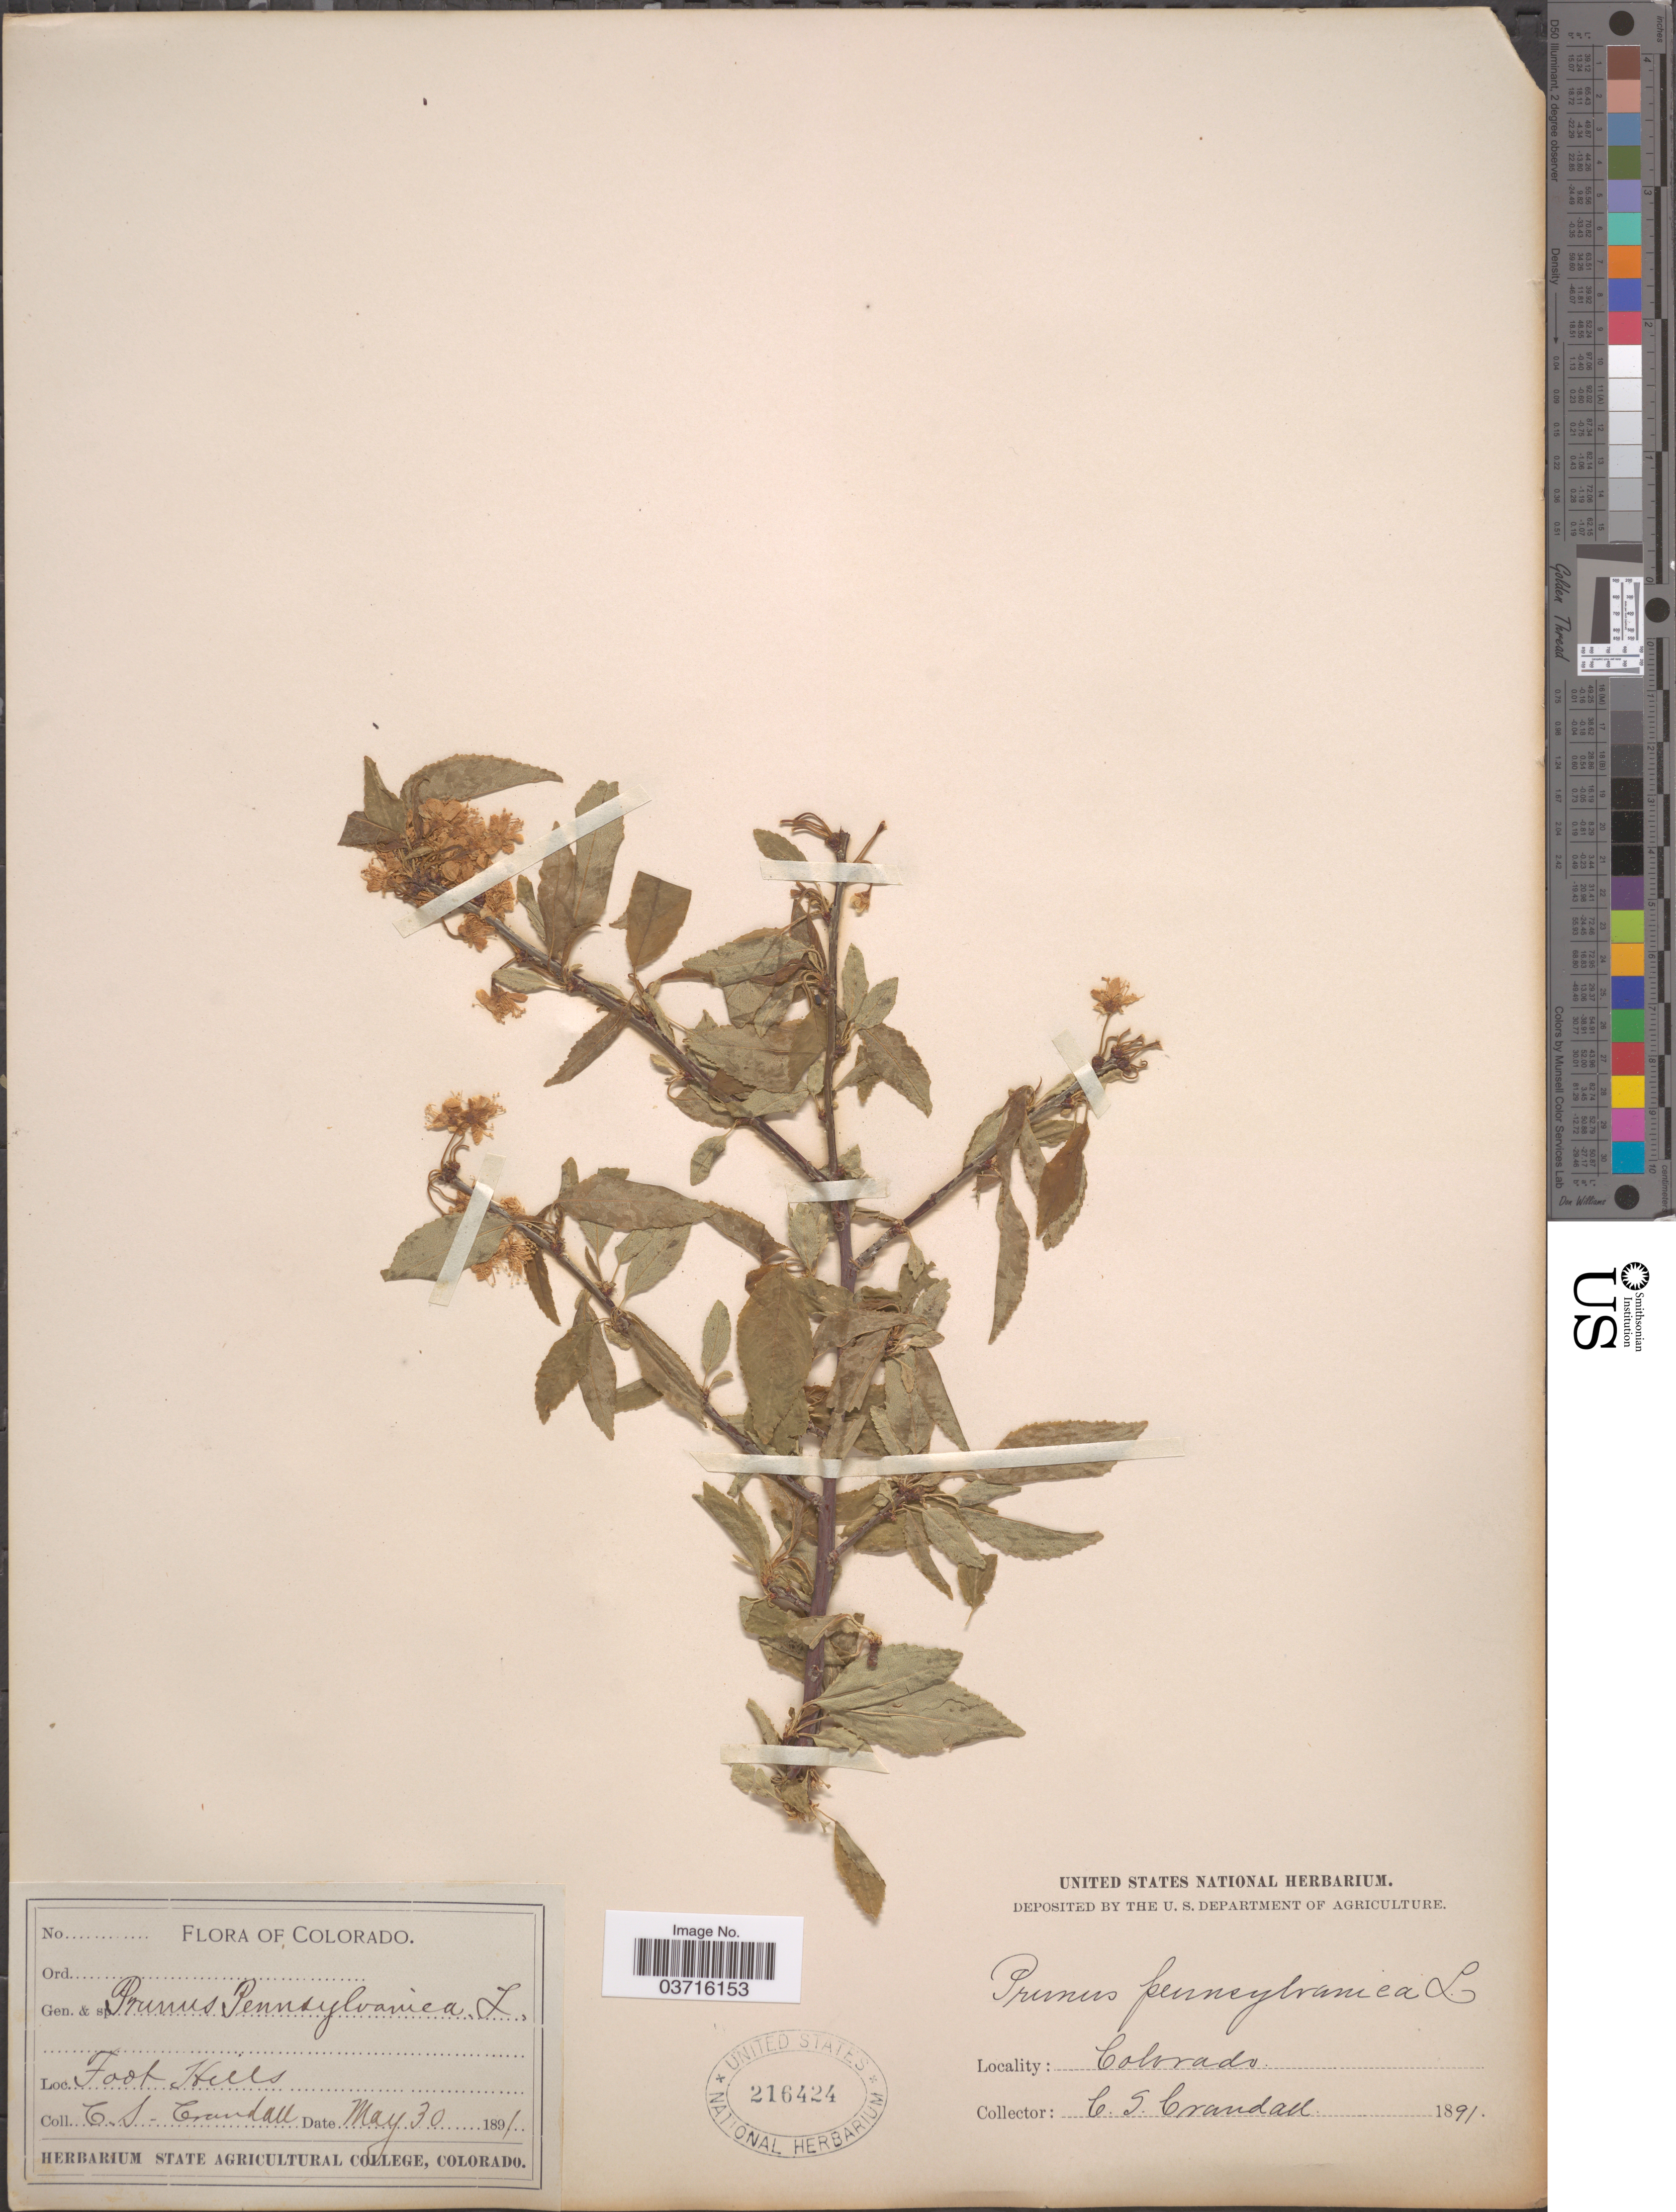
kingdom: Plantae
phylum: Tracheophyta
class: Magnoliopsida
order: Rosales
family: Rosaceae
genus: Prunus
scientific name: Prunus pensylvanica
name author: L. f.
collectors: C. Crandall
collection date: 1891-05-30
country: United States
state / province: Colorado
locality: Foot Hills.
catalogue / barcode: US 216424